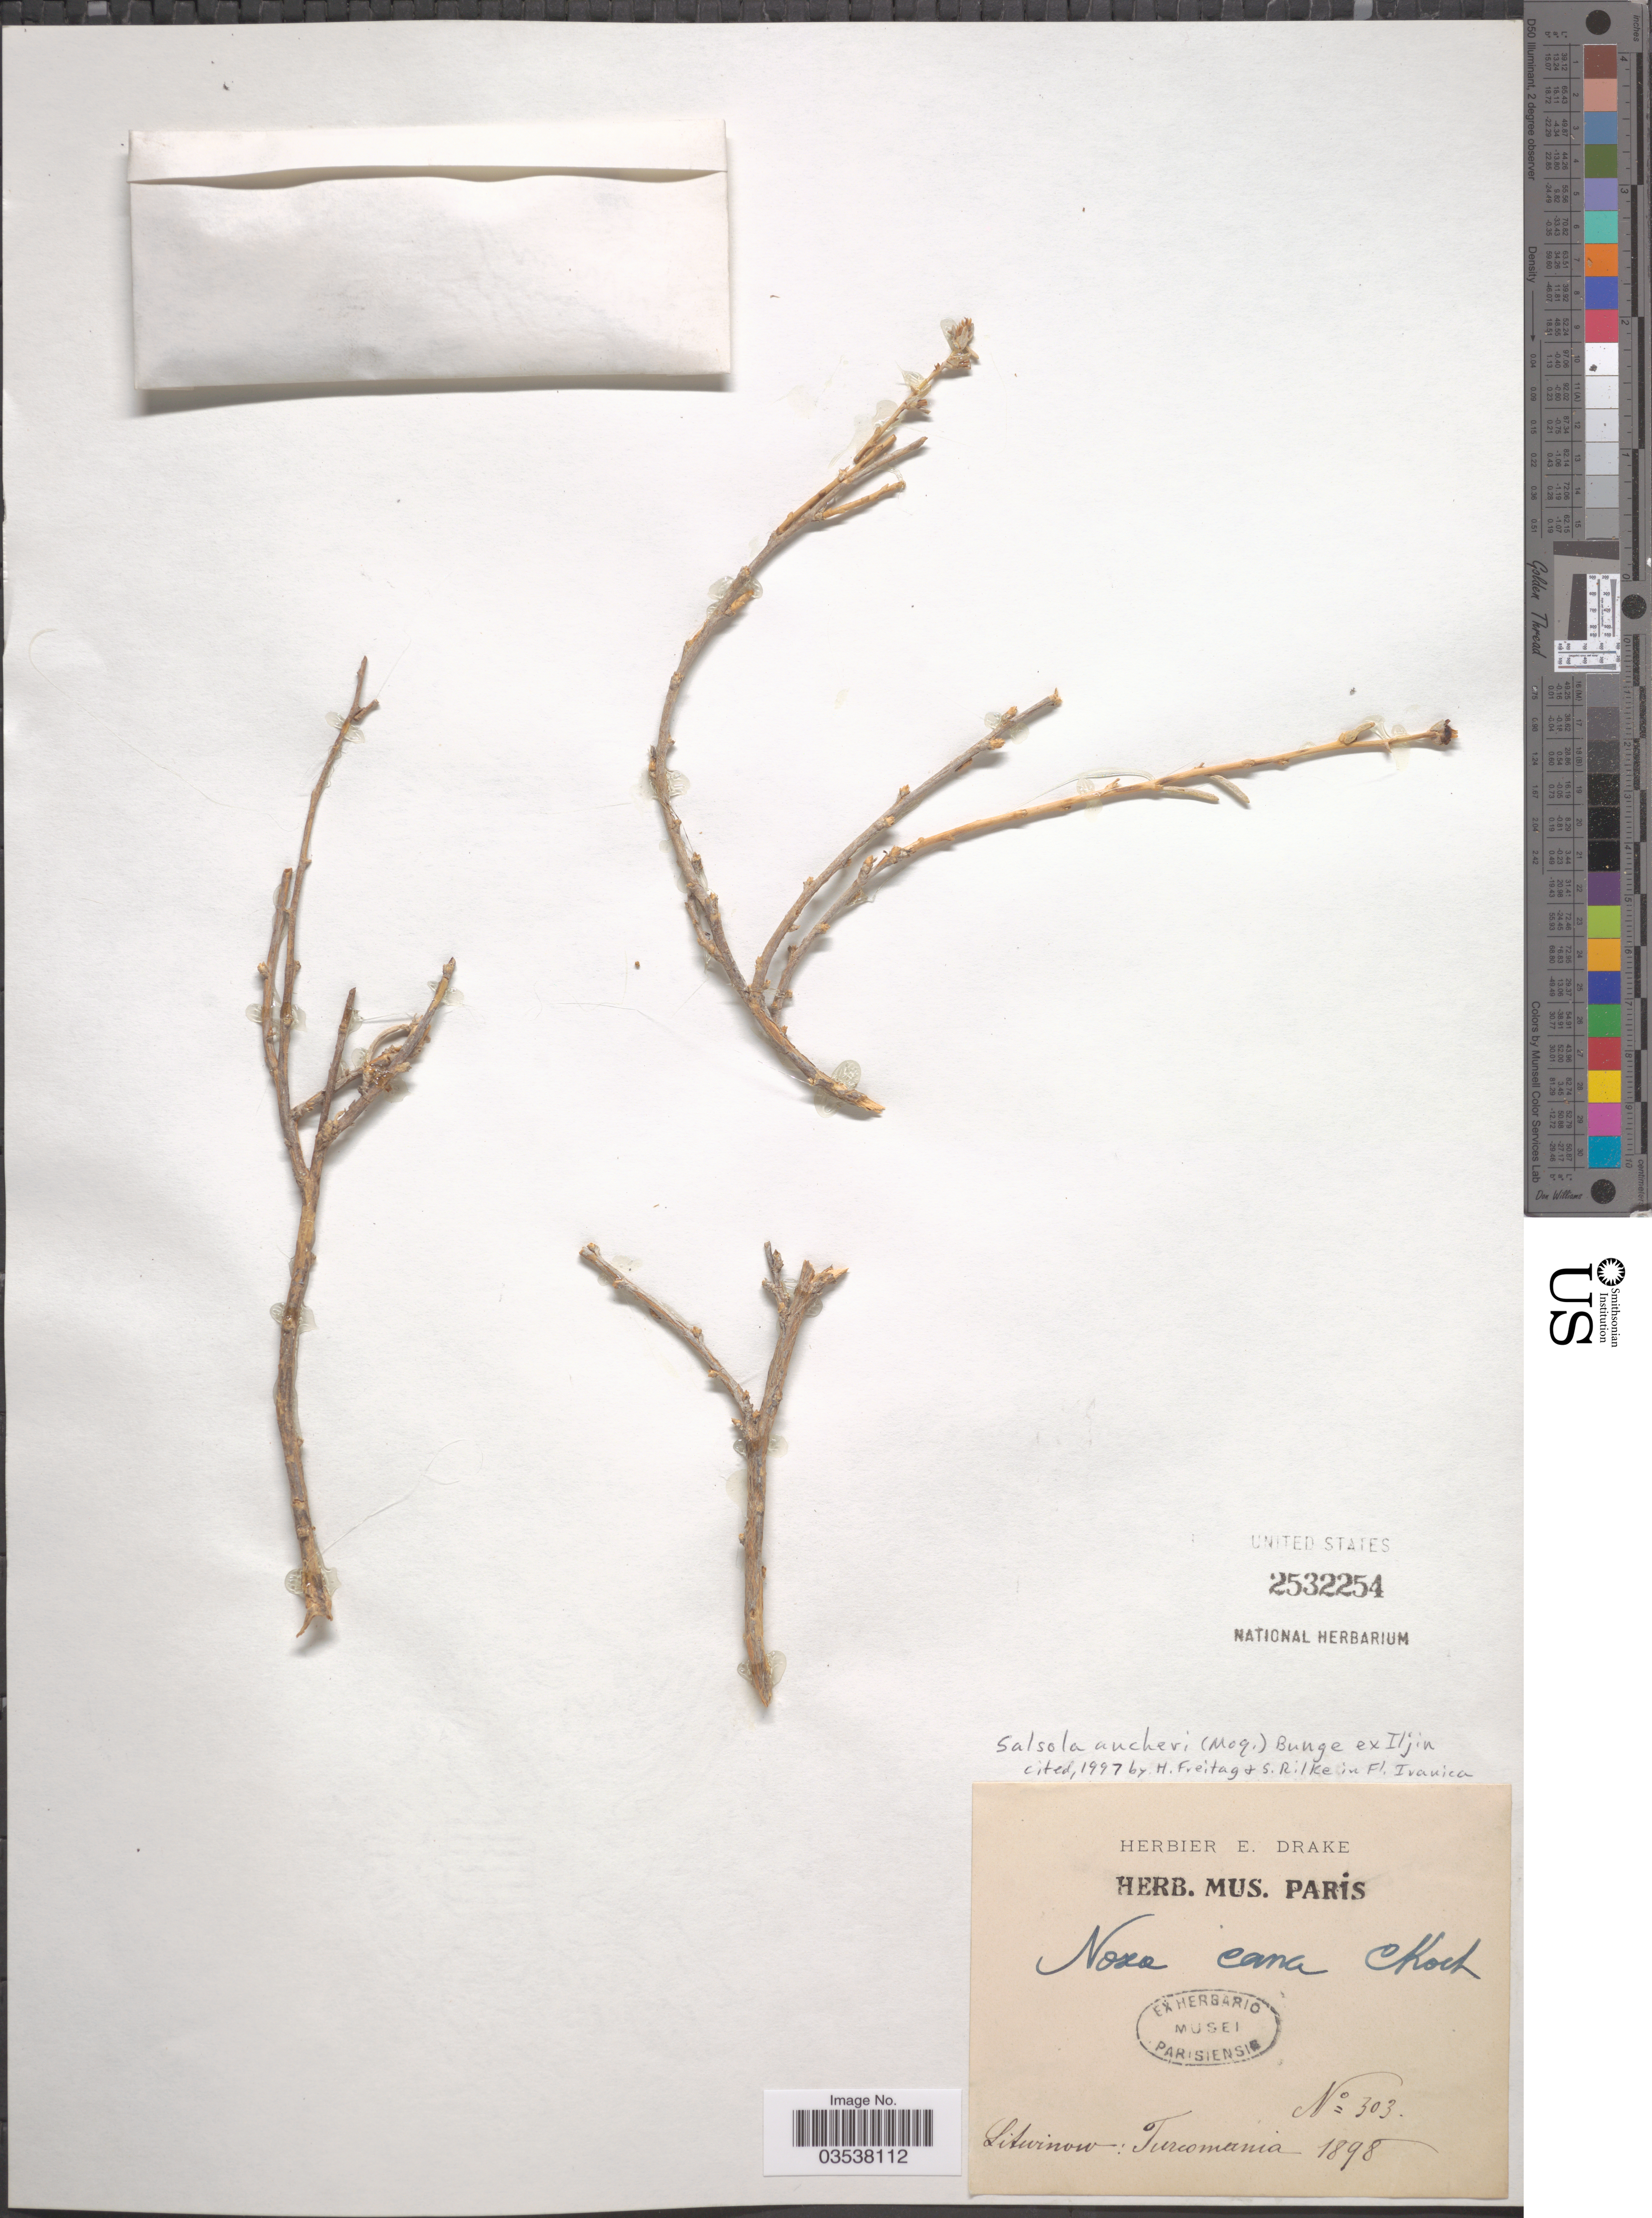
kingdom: Plantae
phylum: Tracheophyta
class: Magnoliopsida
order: Caryophyllales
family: Amaranthaceae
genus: Kaviria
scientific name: Kaviria aucheri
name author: (Moq.) Akhani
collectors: Litwinow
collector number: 303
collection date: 1898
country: Turkmenistan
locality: Turcomania.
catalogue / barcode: US 2532254